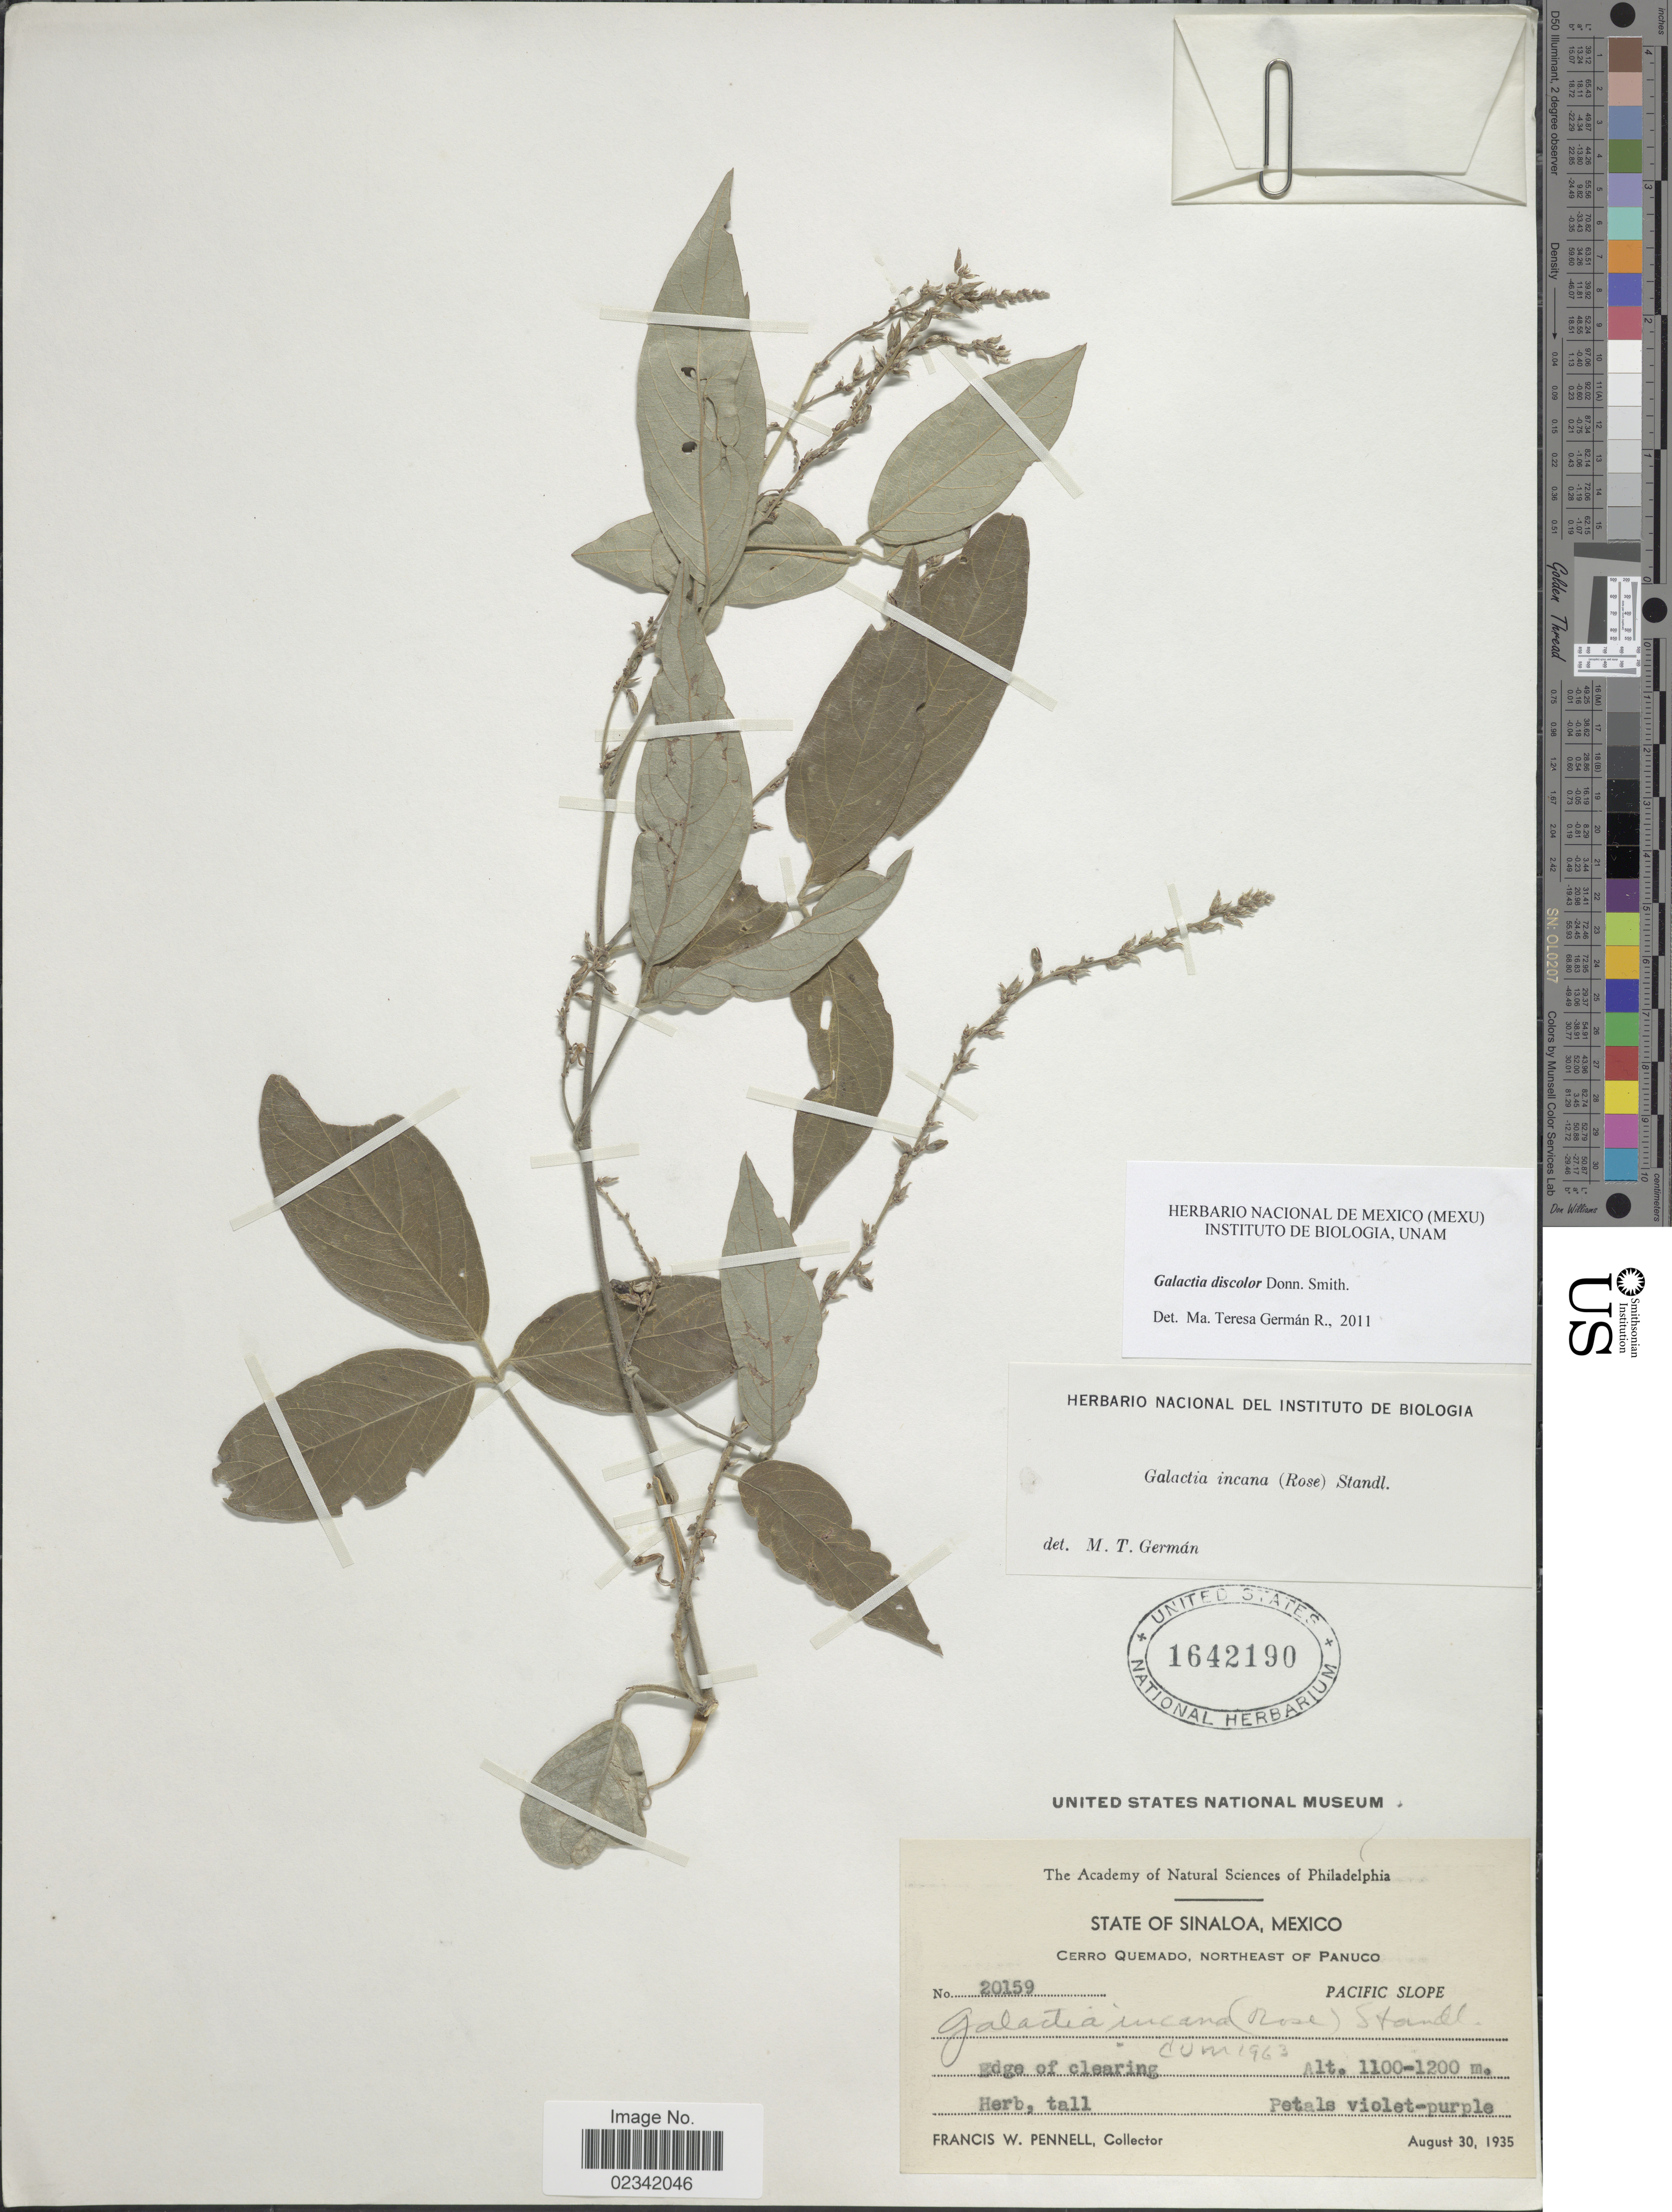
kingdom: Plantae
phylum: Tracheophyta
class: Magnoliopsida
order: Fabales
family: Fabaceae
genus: Galactia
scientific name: Galactia discolor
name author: Donn. Sm.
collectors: F. W. Pennell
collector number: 20159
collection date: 1935-08-30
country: Mexico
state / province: Sinaloa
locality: State of Sinaloa, Mexico, Cerro Quemado, Northeast of Panuco, Pacific Slope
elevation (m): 1100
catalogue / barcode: US 1642190